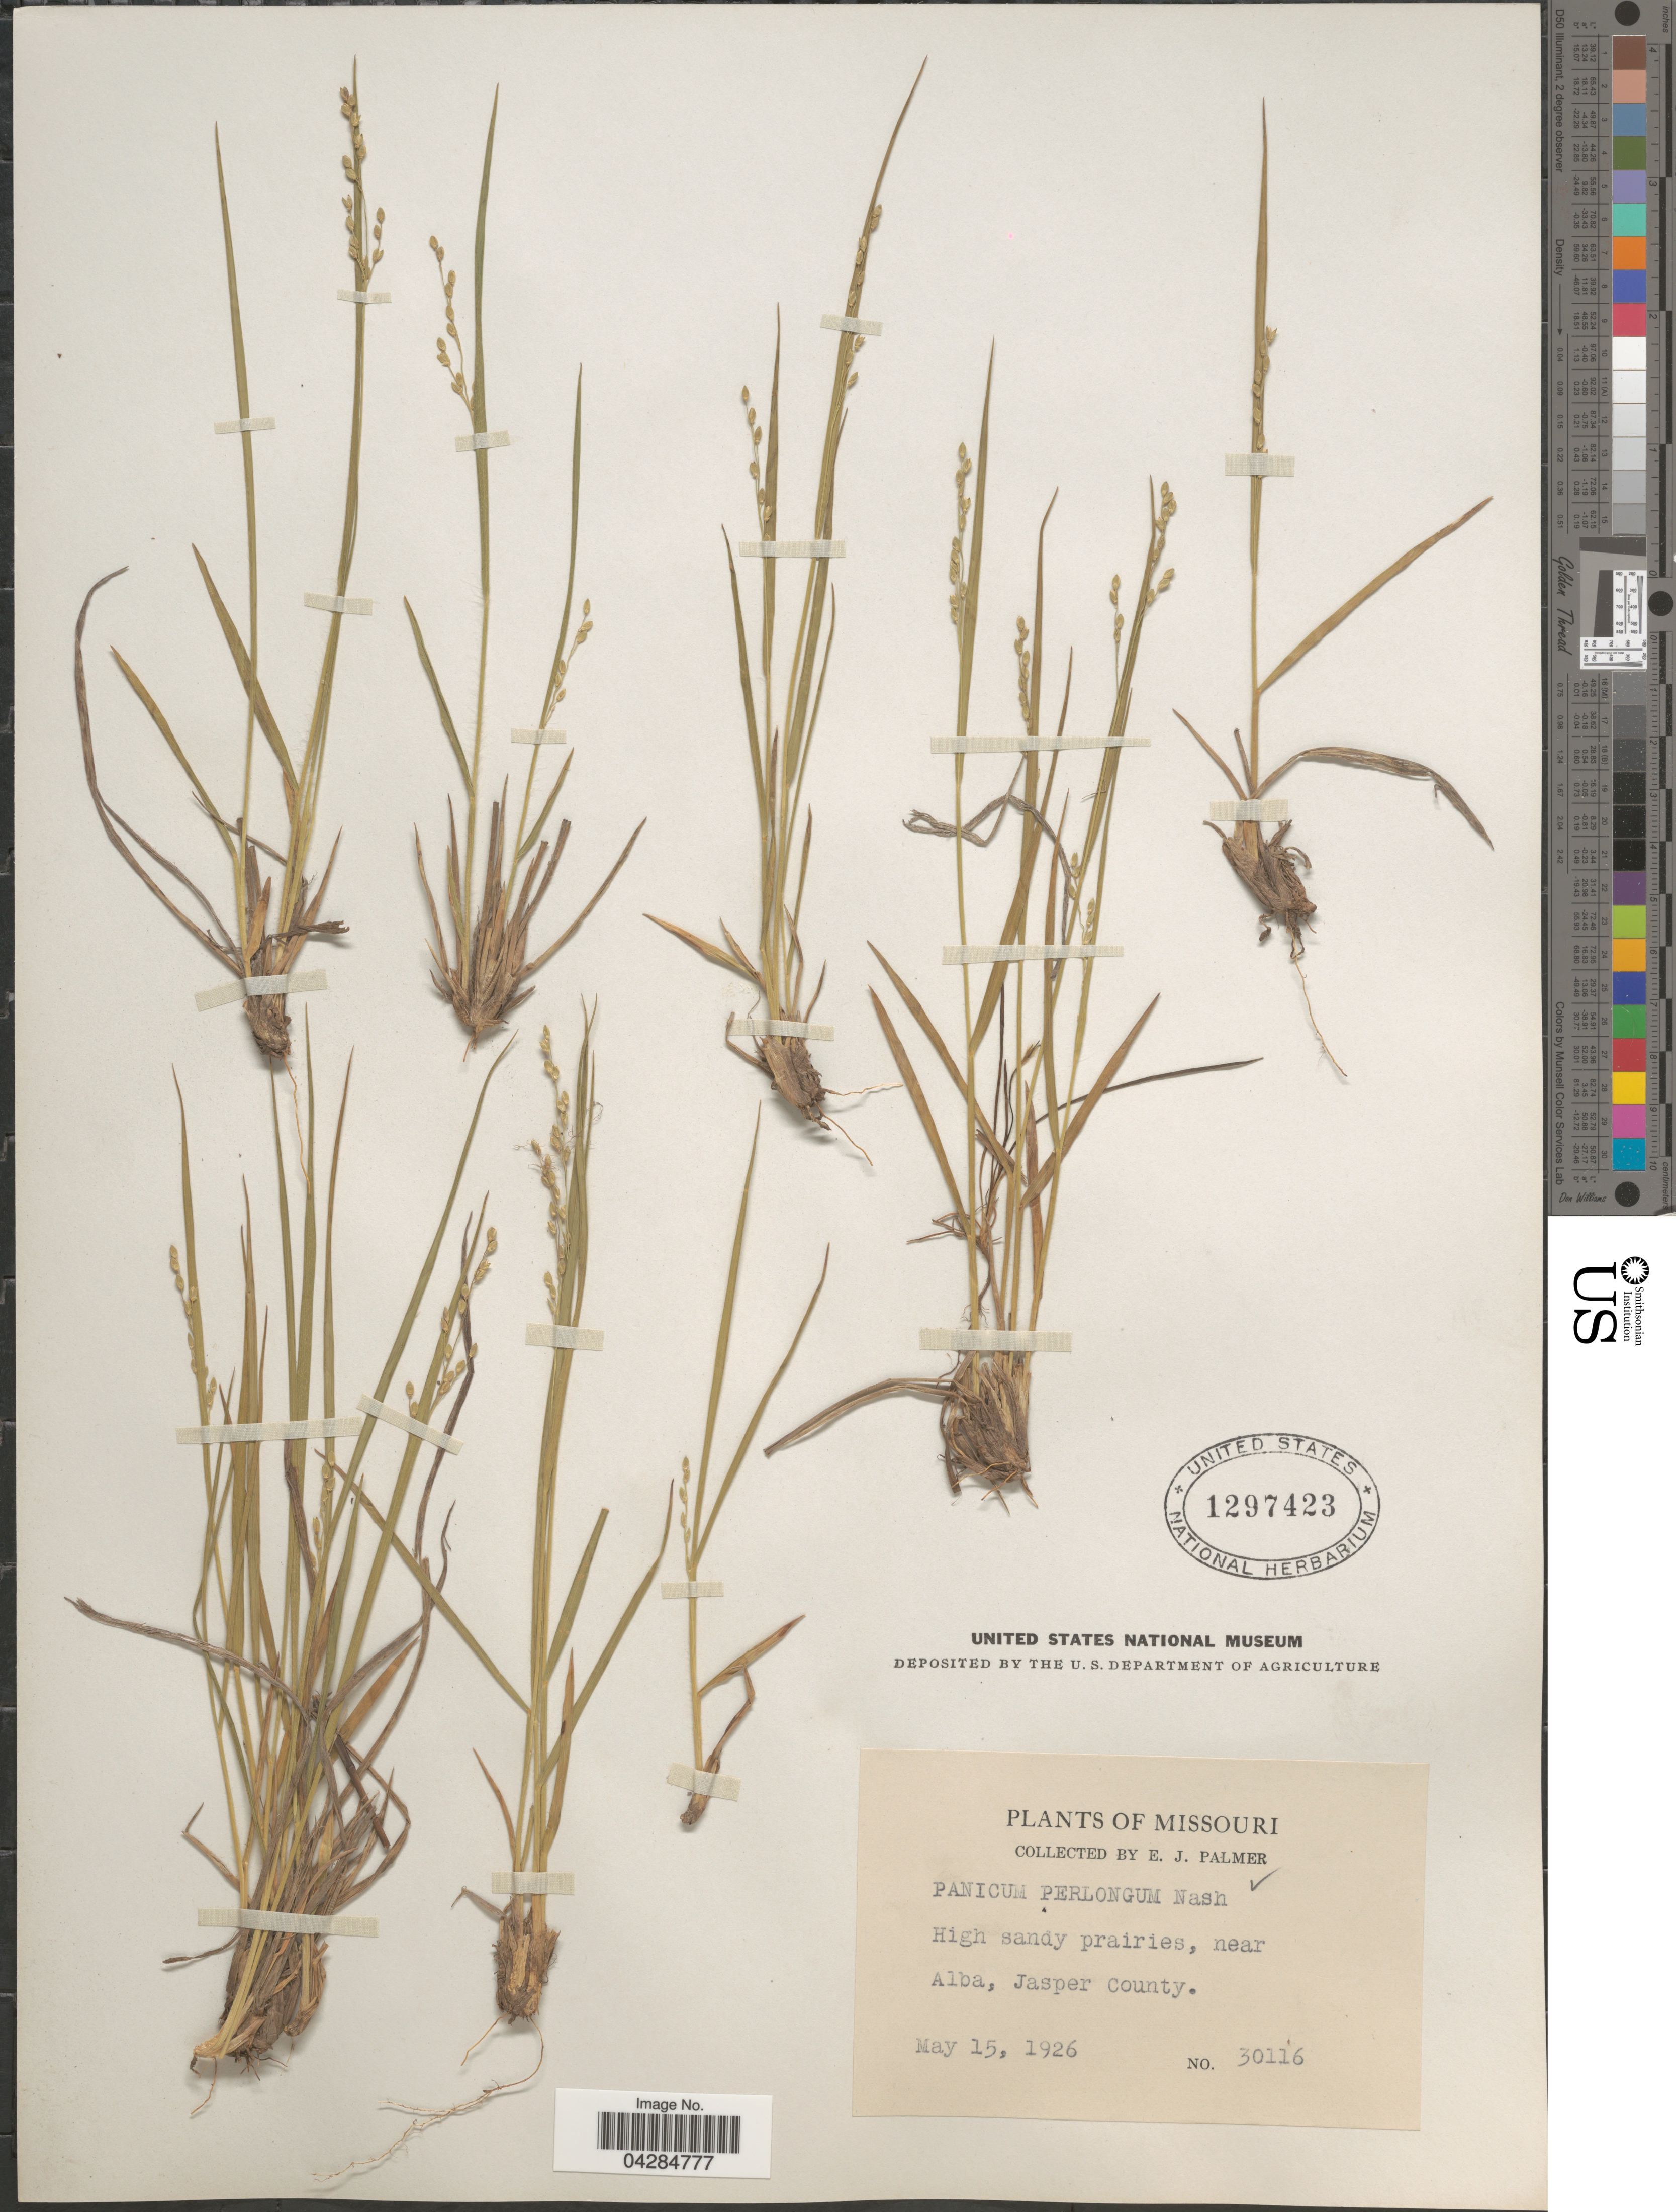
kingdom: Plantae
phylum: Tracheophyta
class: Liliopsida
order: Poales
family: Poaceae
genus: Dichanthelium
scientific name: Dichanthelium perlongum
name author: (Nash) Freckmann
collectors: E. J. Palmer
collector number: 30116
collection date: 1926-05-15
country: United States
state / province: Missouri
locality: High sandy prairies, near Alba, Jasper County.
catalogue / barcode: US 1297423